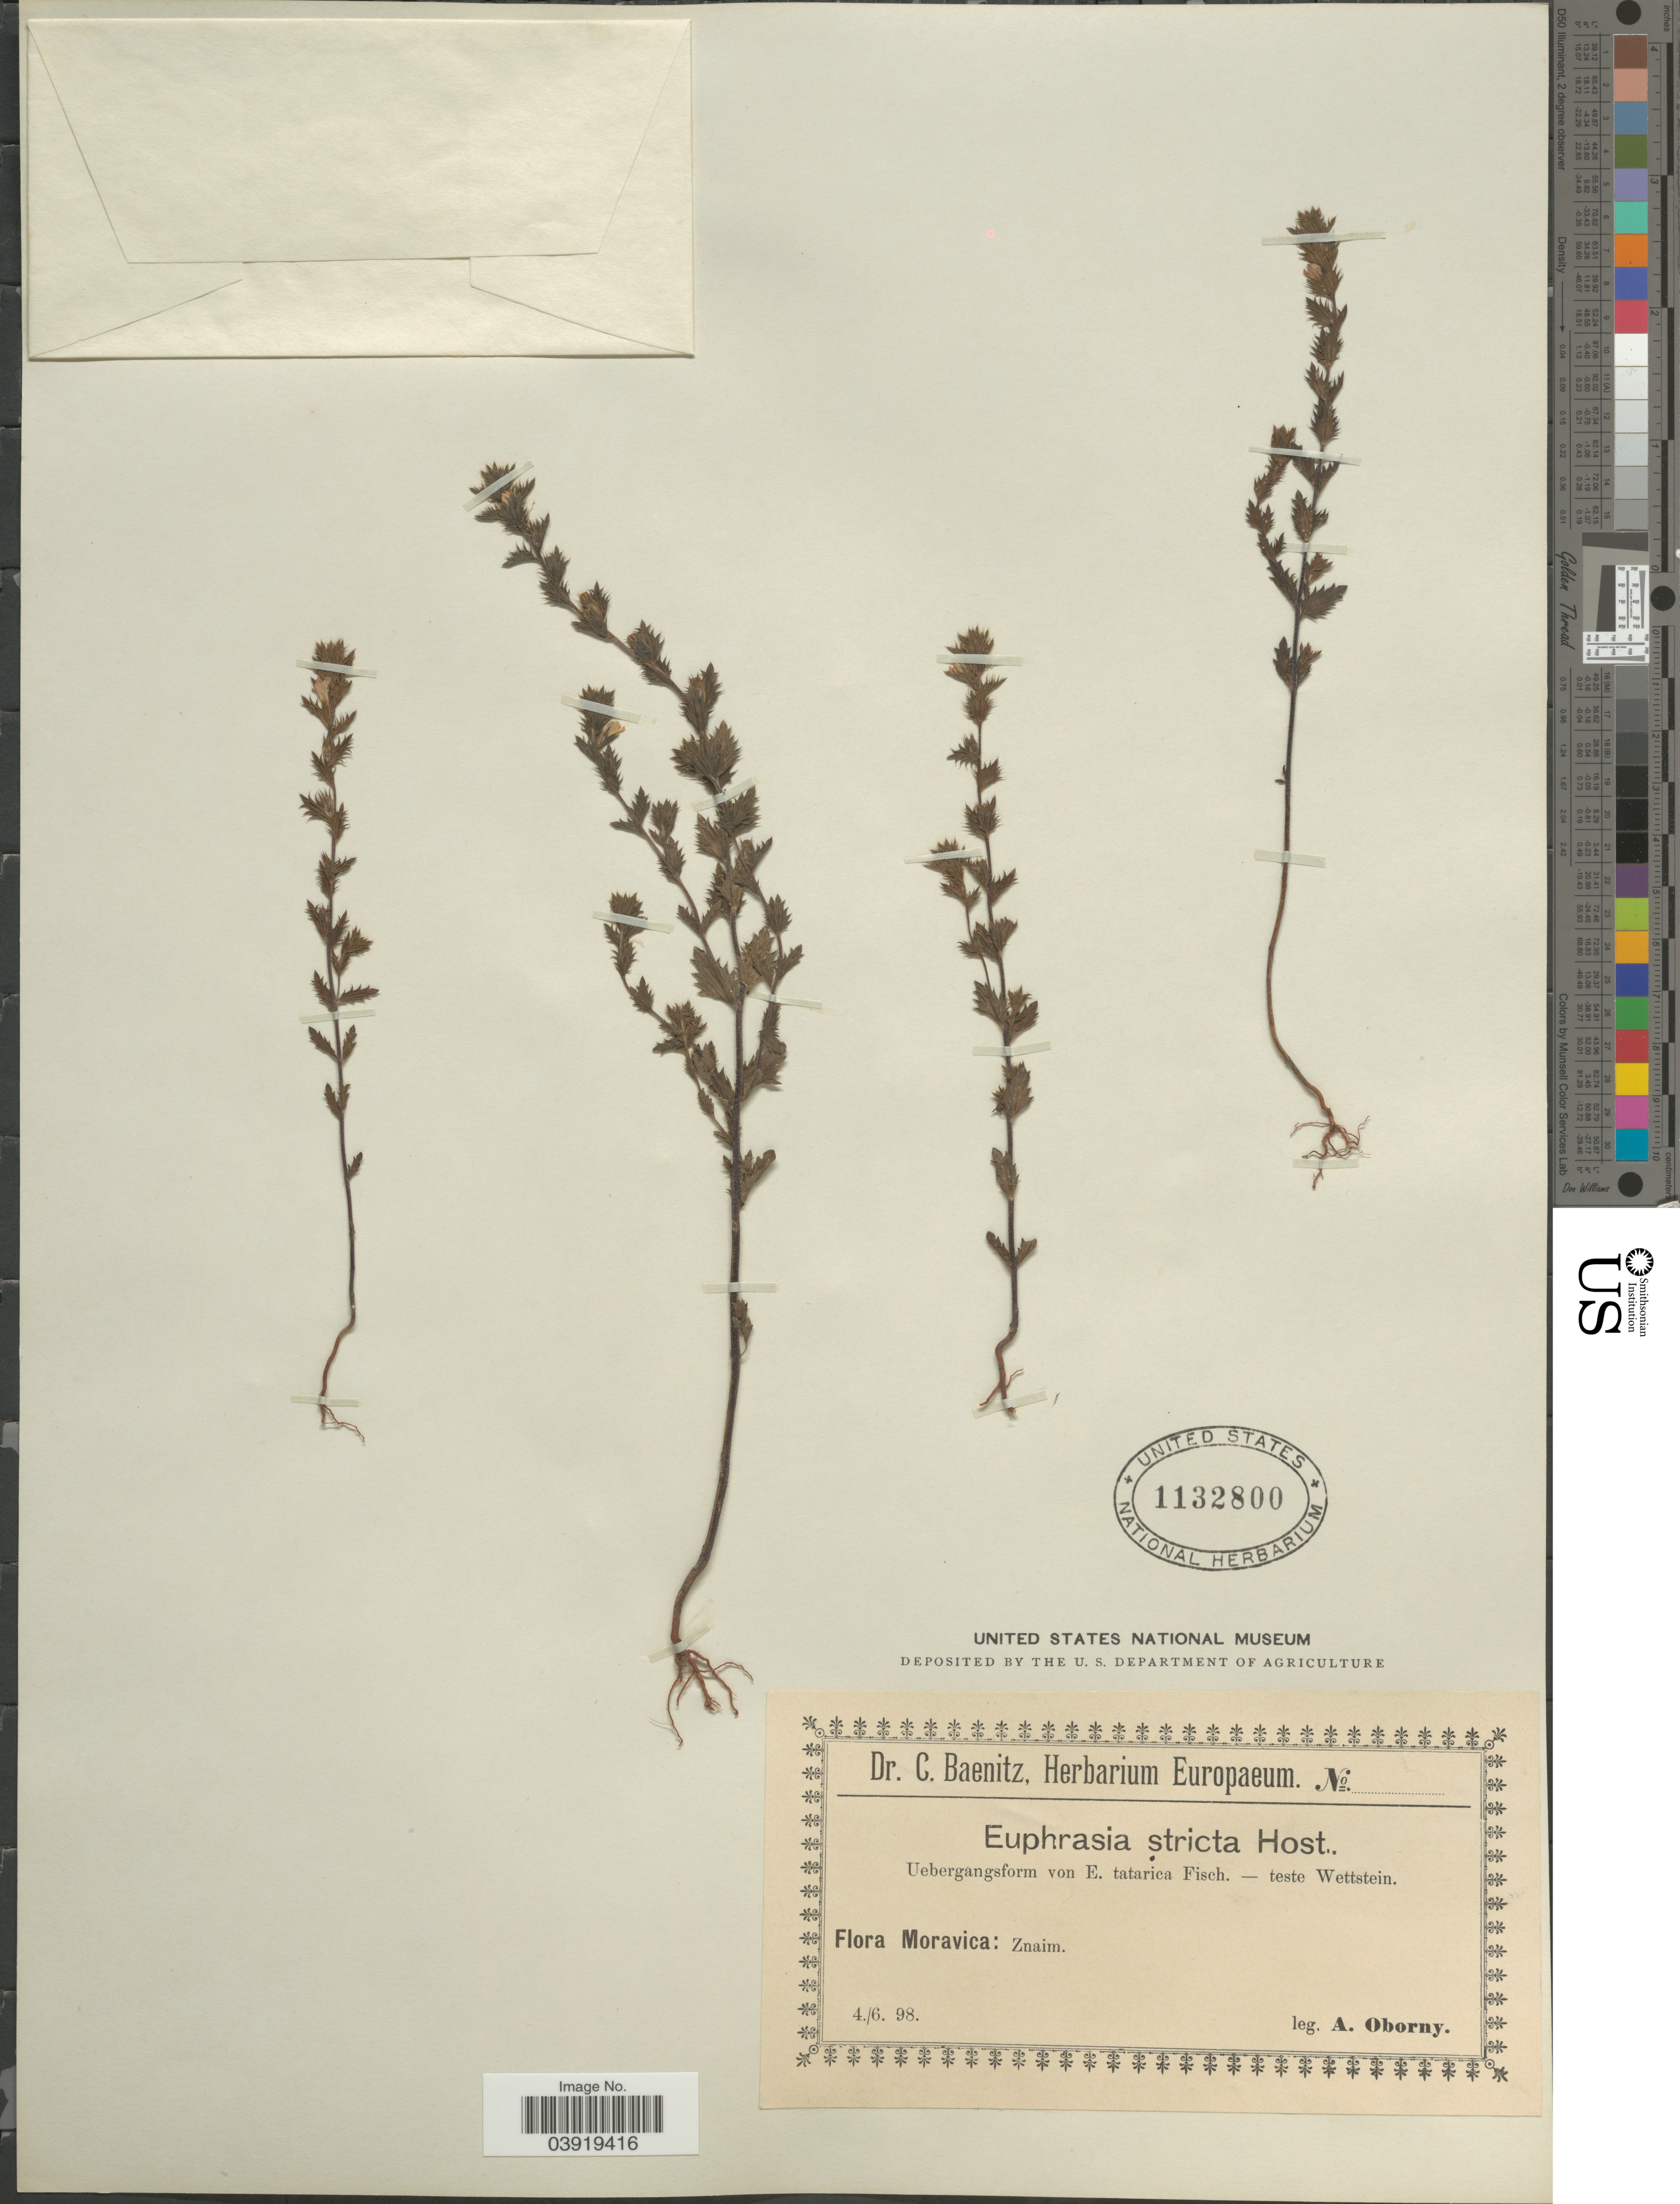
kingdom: Plantae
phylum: Tracheophyta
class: Magnoliopsida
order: Lamiales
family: Orobanchaceae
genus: Euphrasia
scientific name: Euphrasia stricta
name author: Kunth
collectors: A. Oborny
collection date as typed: Transcribed d/m/y: 4/6/98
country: Czechia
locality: Moravia: Znaim.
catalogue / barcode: US 1132800